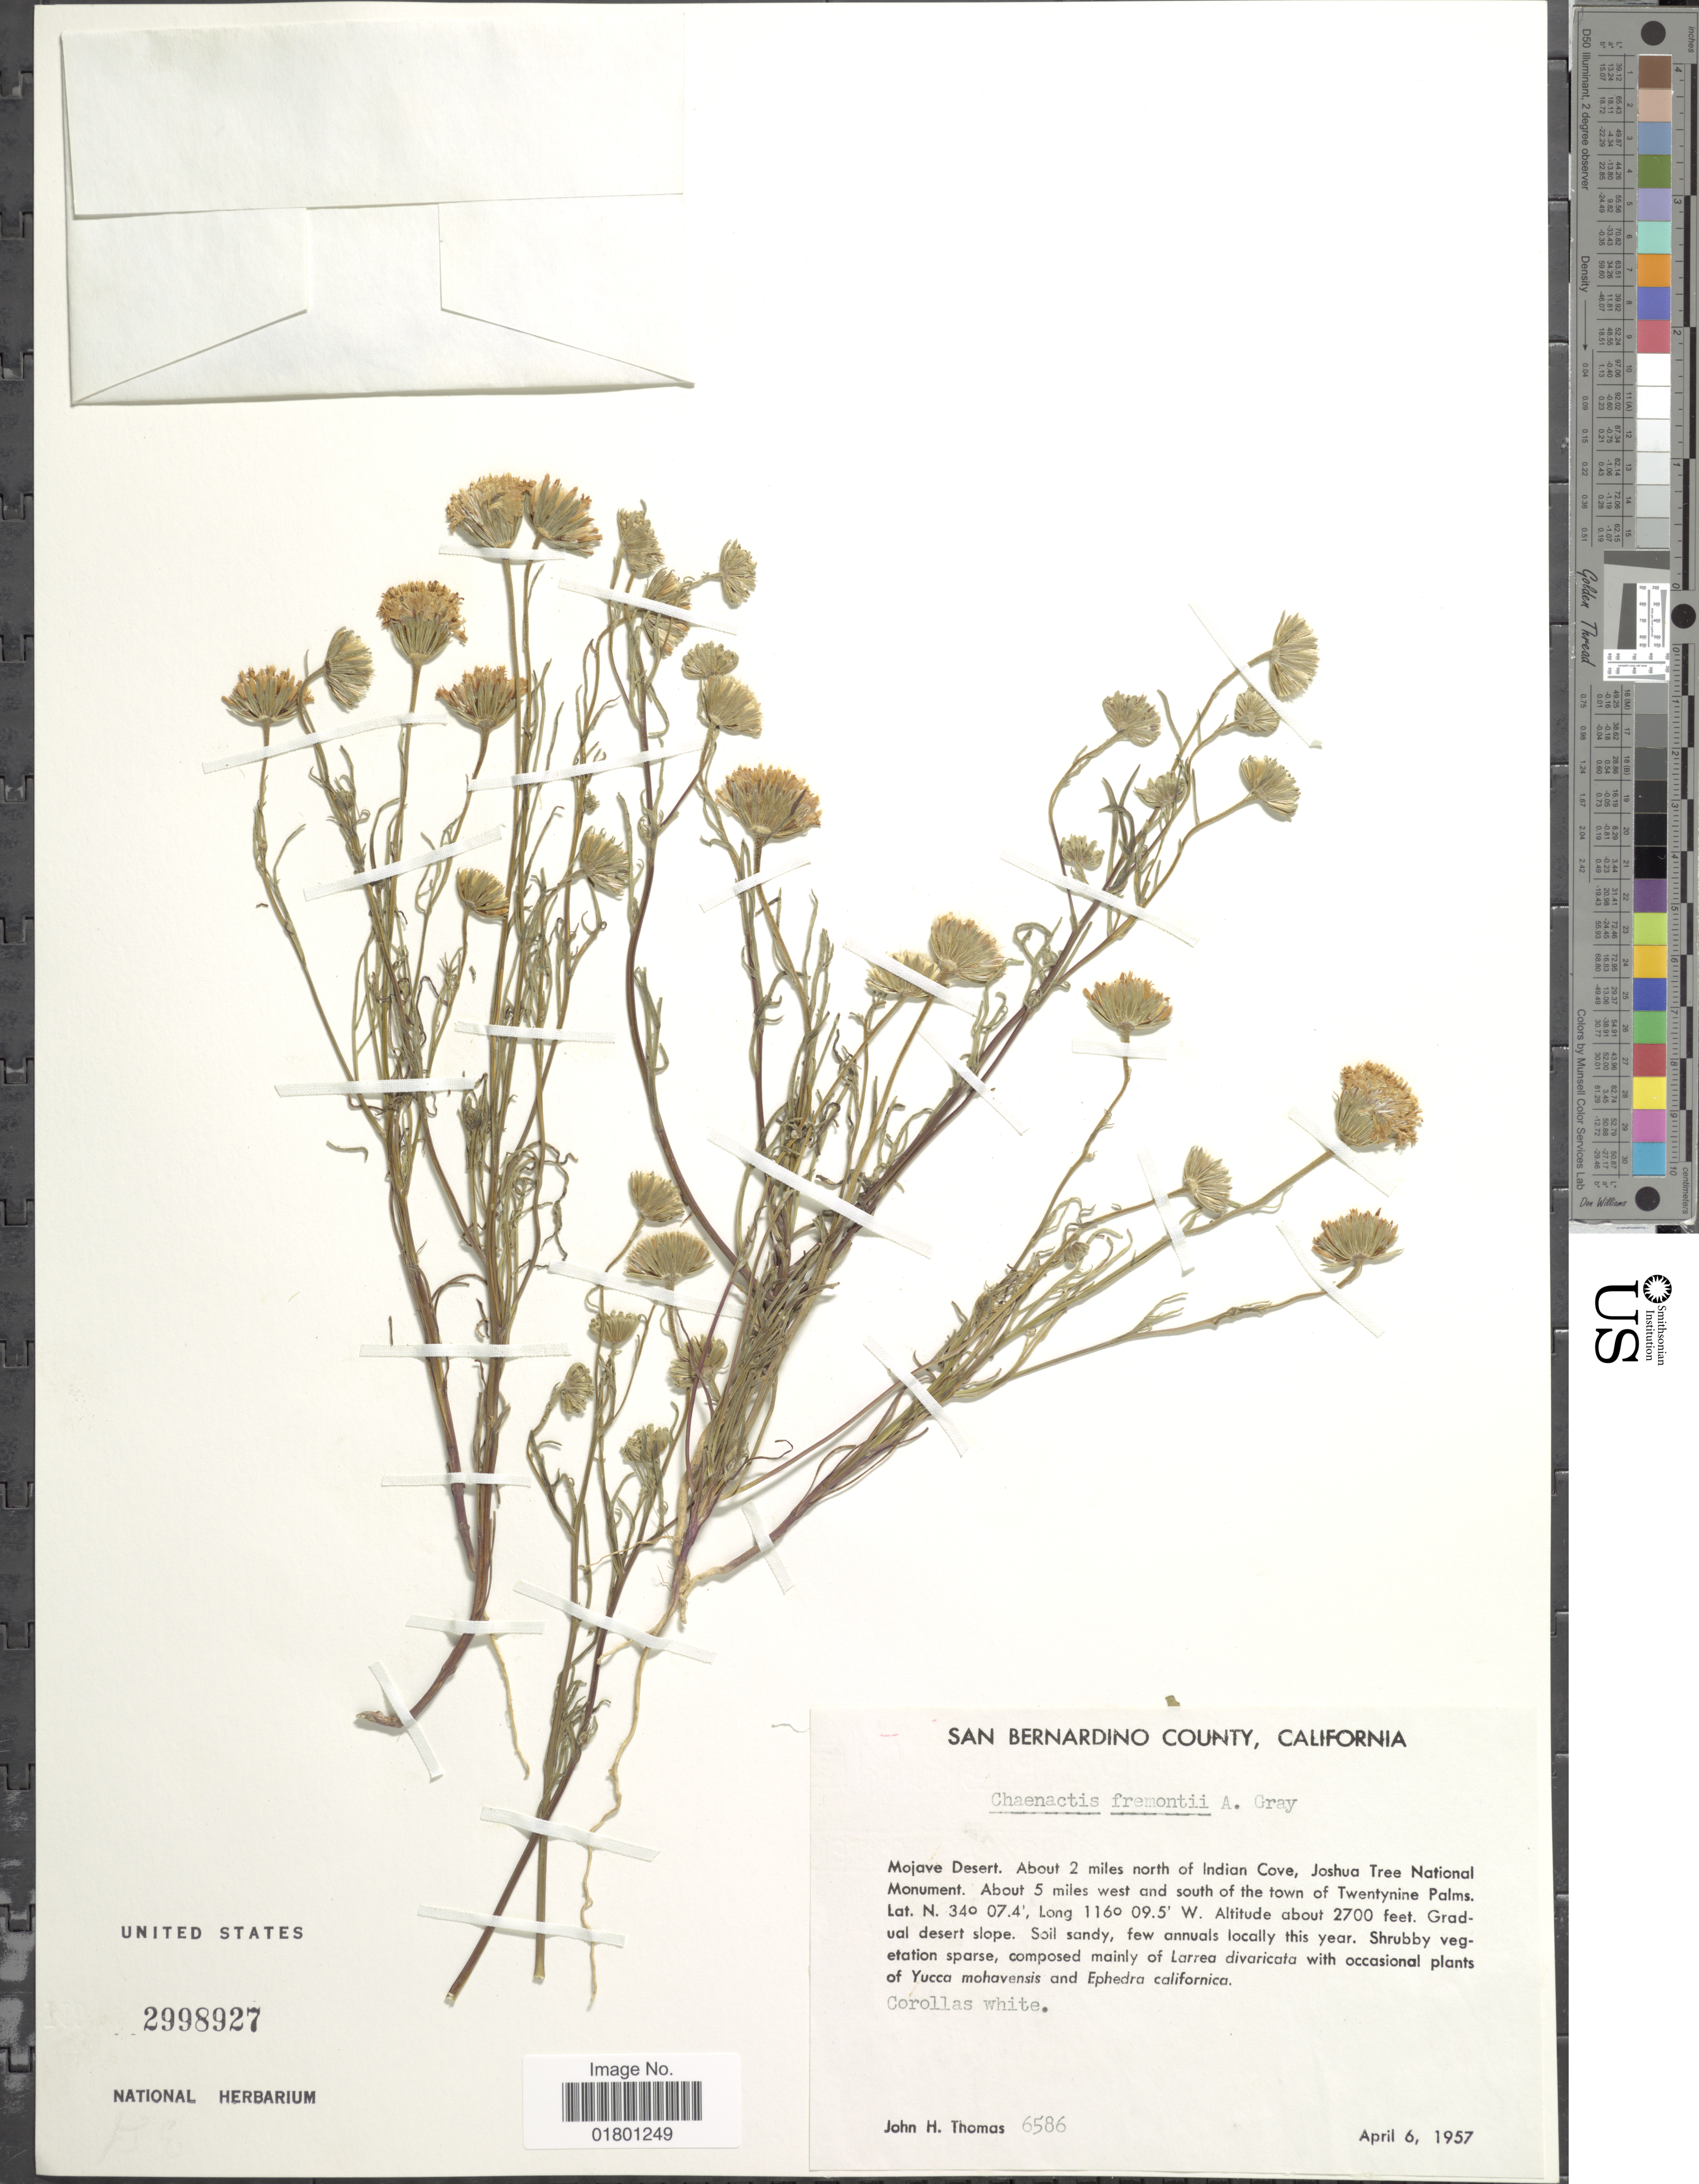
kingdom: Plantae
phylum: Tracheophyta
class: Magnoliopsida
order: Asterales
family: Asteraceae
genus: Chaenactis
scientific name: Chaenactis fremontii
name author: A. Gray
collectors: J. H. Thomas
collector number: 6586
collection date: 1957-04-06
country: United States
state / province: California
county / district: San Bernardino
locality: San Bernardino County, Mojave Desert. About 2 miles north of Indian Cave, Joshua Tree National Monument. About 5 miles west and south of the town of Twentynine Palms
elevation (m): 823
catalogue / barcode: US 2998927